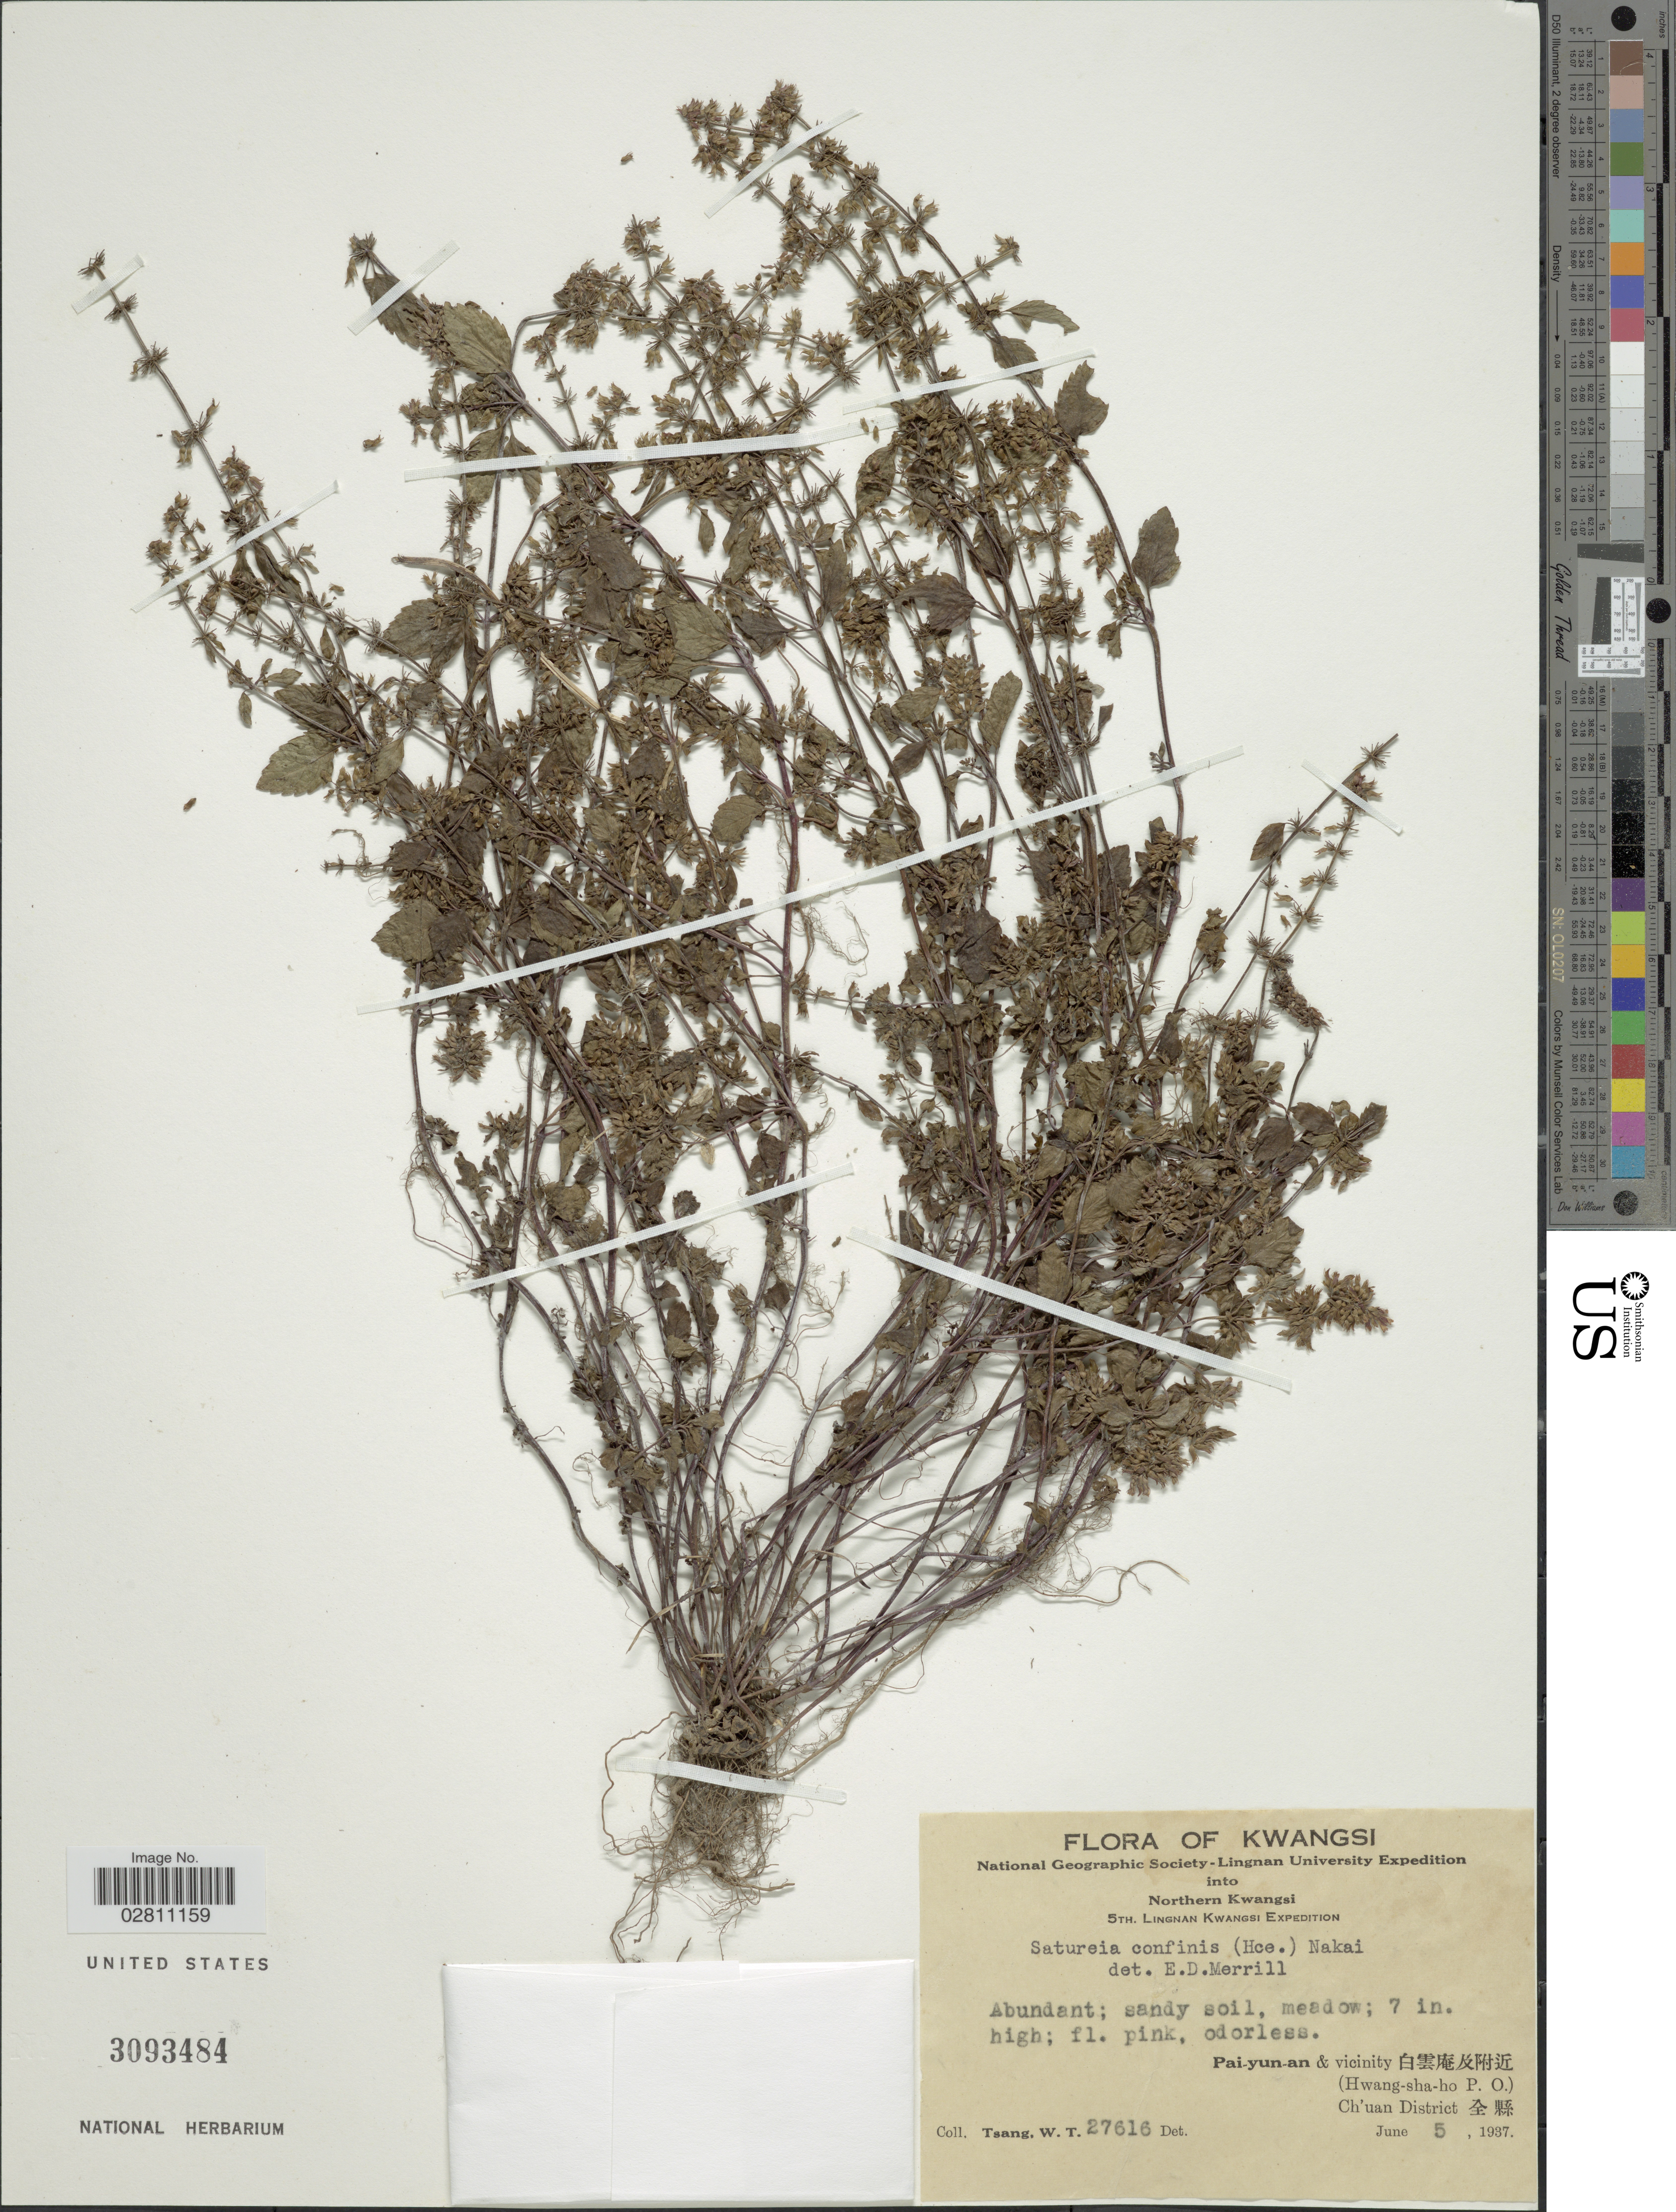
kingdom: Plantae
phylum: Tracheophyta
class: Magnoliopsida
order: Lamiales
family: Lamiaceae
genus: Clinopodium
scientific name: Clinopodium gracile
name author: (Benth.) Kuntze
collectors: W. T. Tsang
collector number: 27616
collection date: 1937-06-05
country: China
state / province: Guangxi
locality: Kwangsi, Northern Kwangsi, Pai-yun-an & vicinity (Hwang-sha-ho P.O.) Ch'uan District.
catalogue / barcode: US 3093484